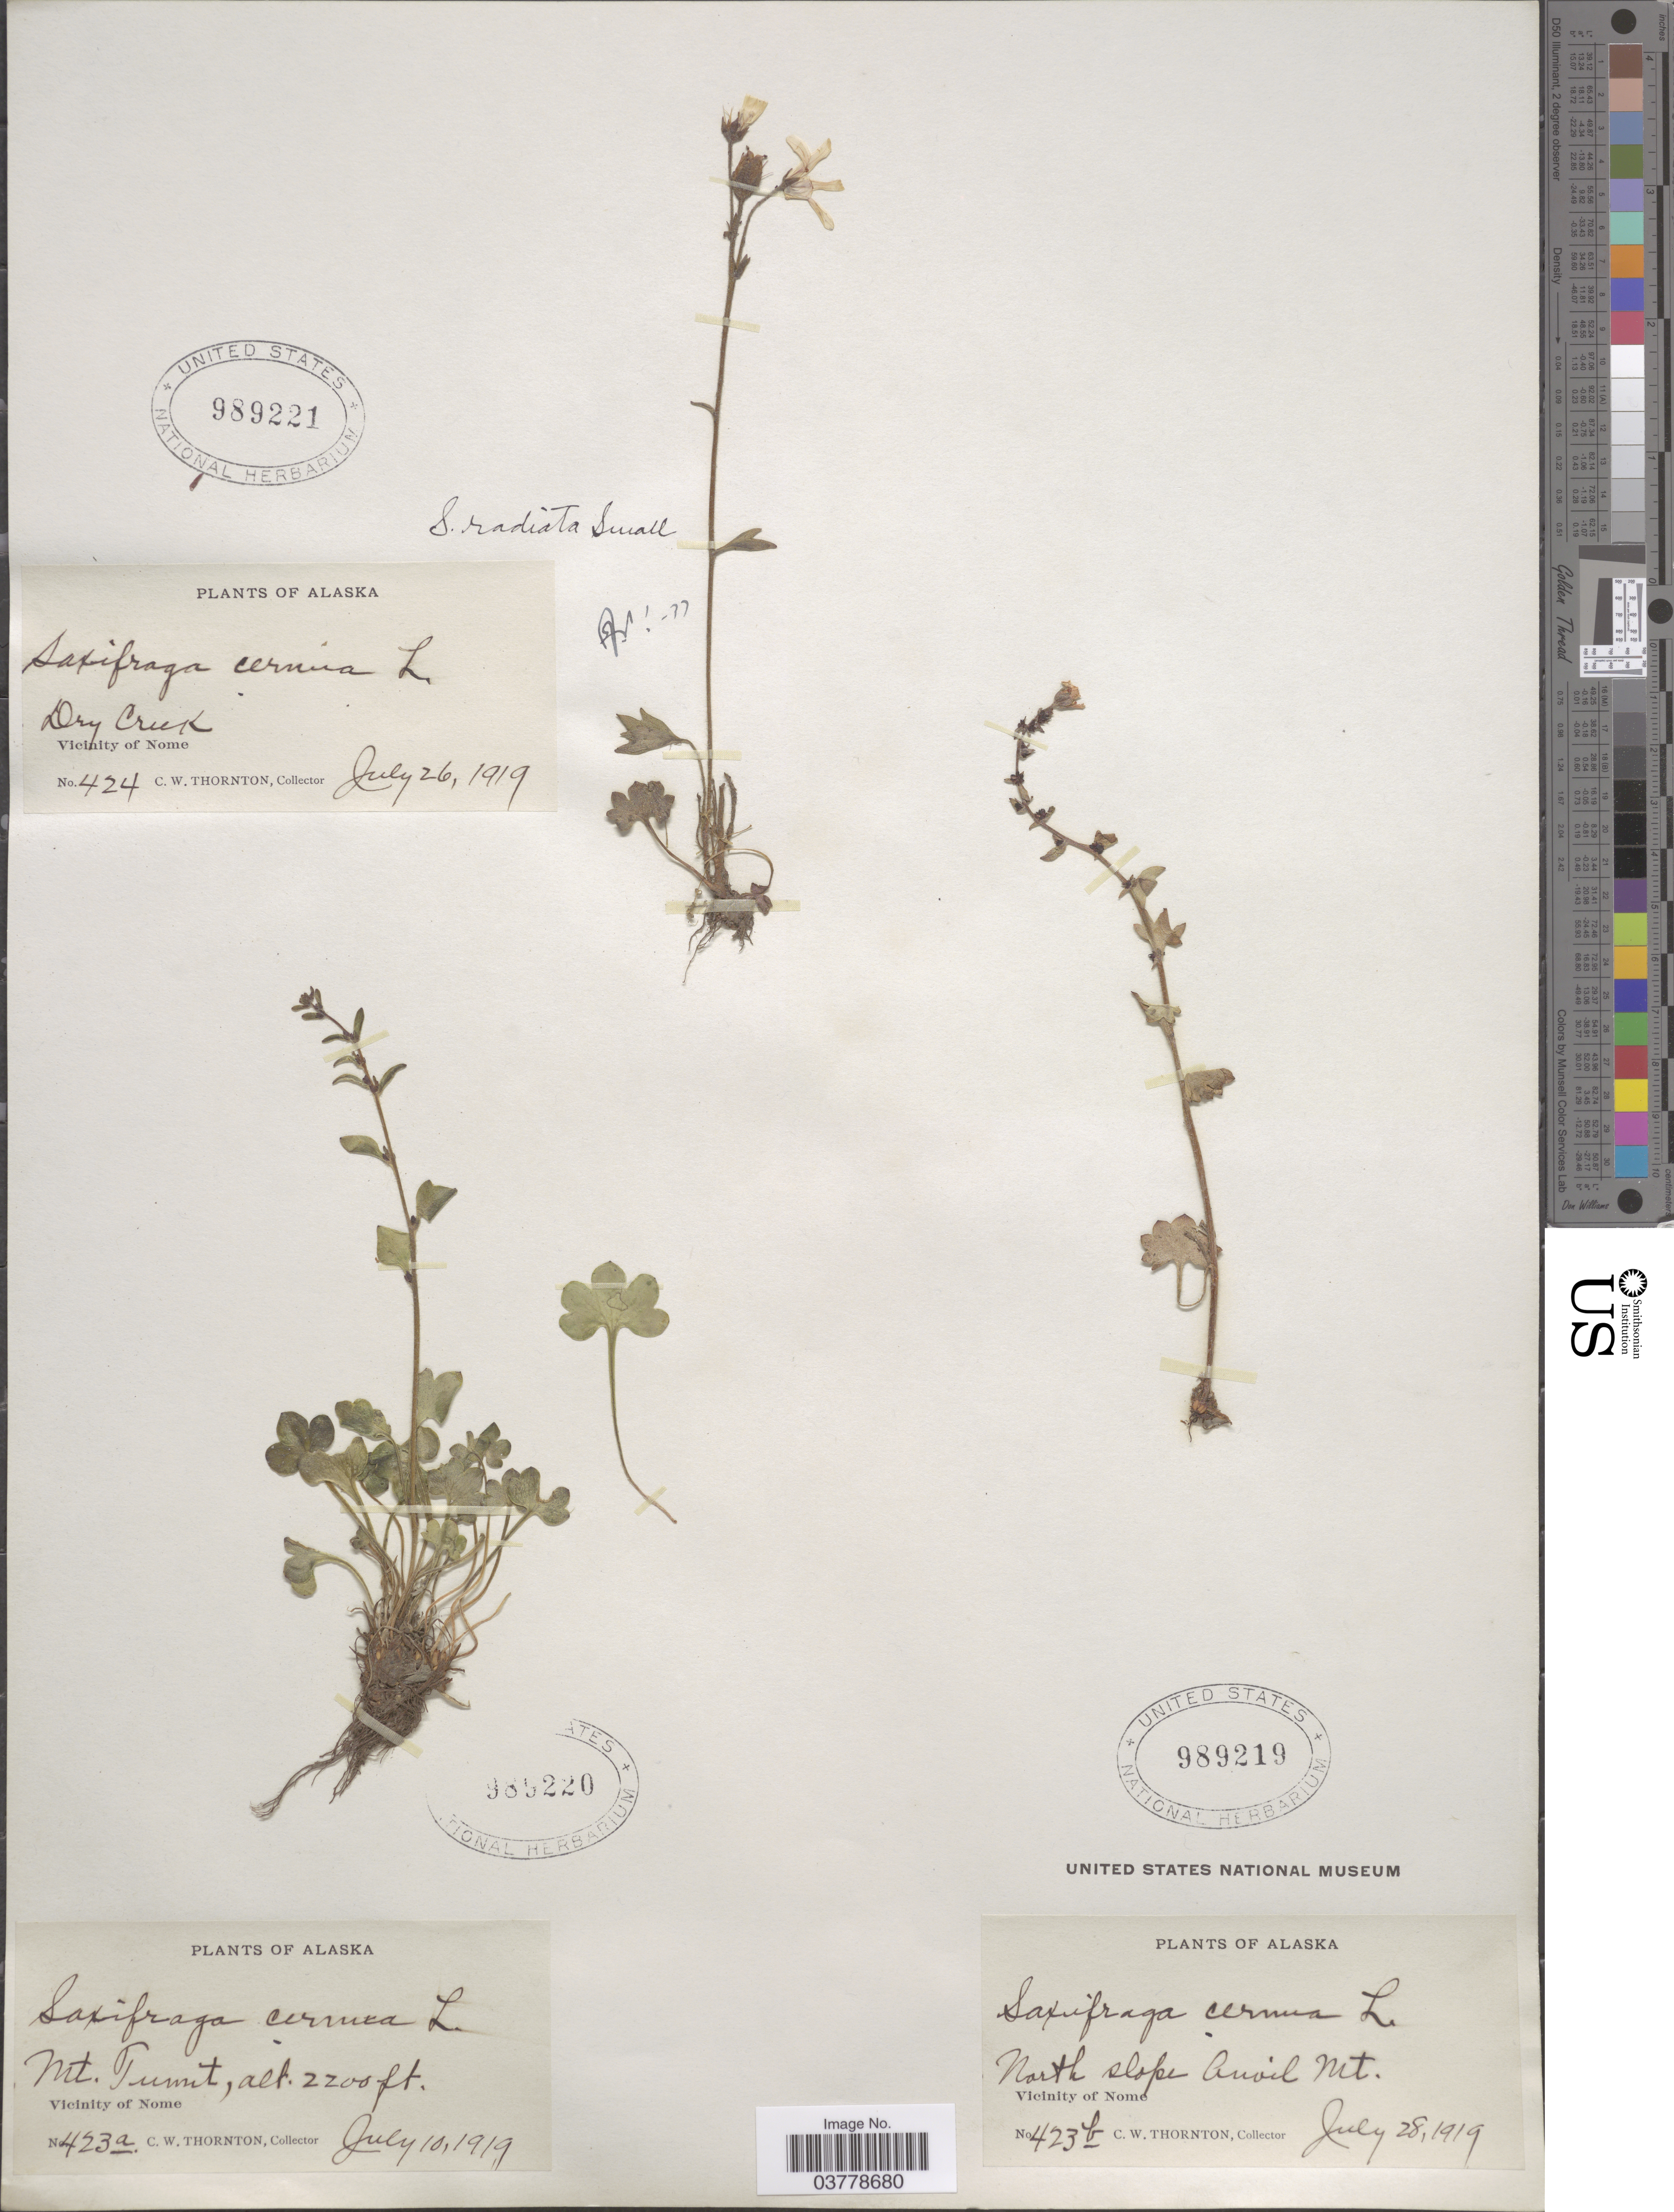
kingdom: Plantae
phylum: Tracheophyta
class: Magnoliopsida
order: Saxifragales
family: Saxifragaceae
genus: Saxifraga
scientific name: Saxifraga cernua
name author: L.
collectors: C. Thornton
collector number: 423a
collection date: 1919-07-10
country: United States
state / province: Alaska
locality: Mt. Tumit. Vicinity of Nome.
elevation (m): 671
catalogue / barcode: US 989220-2